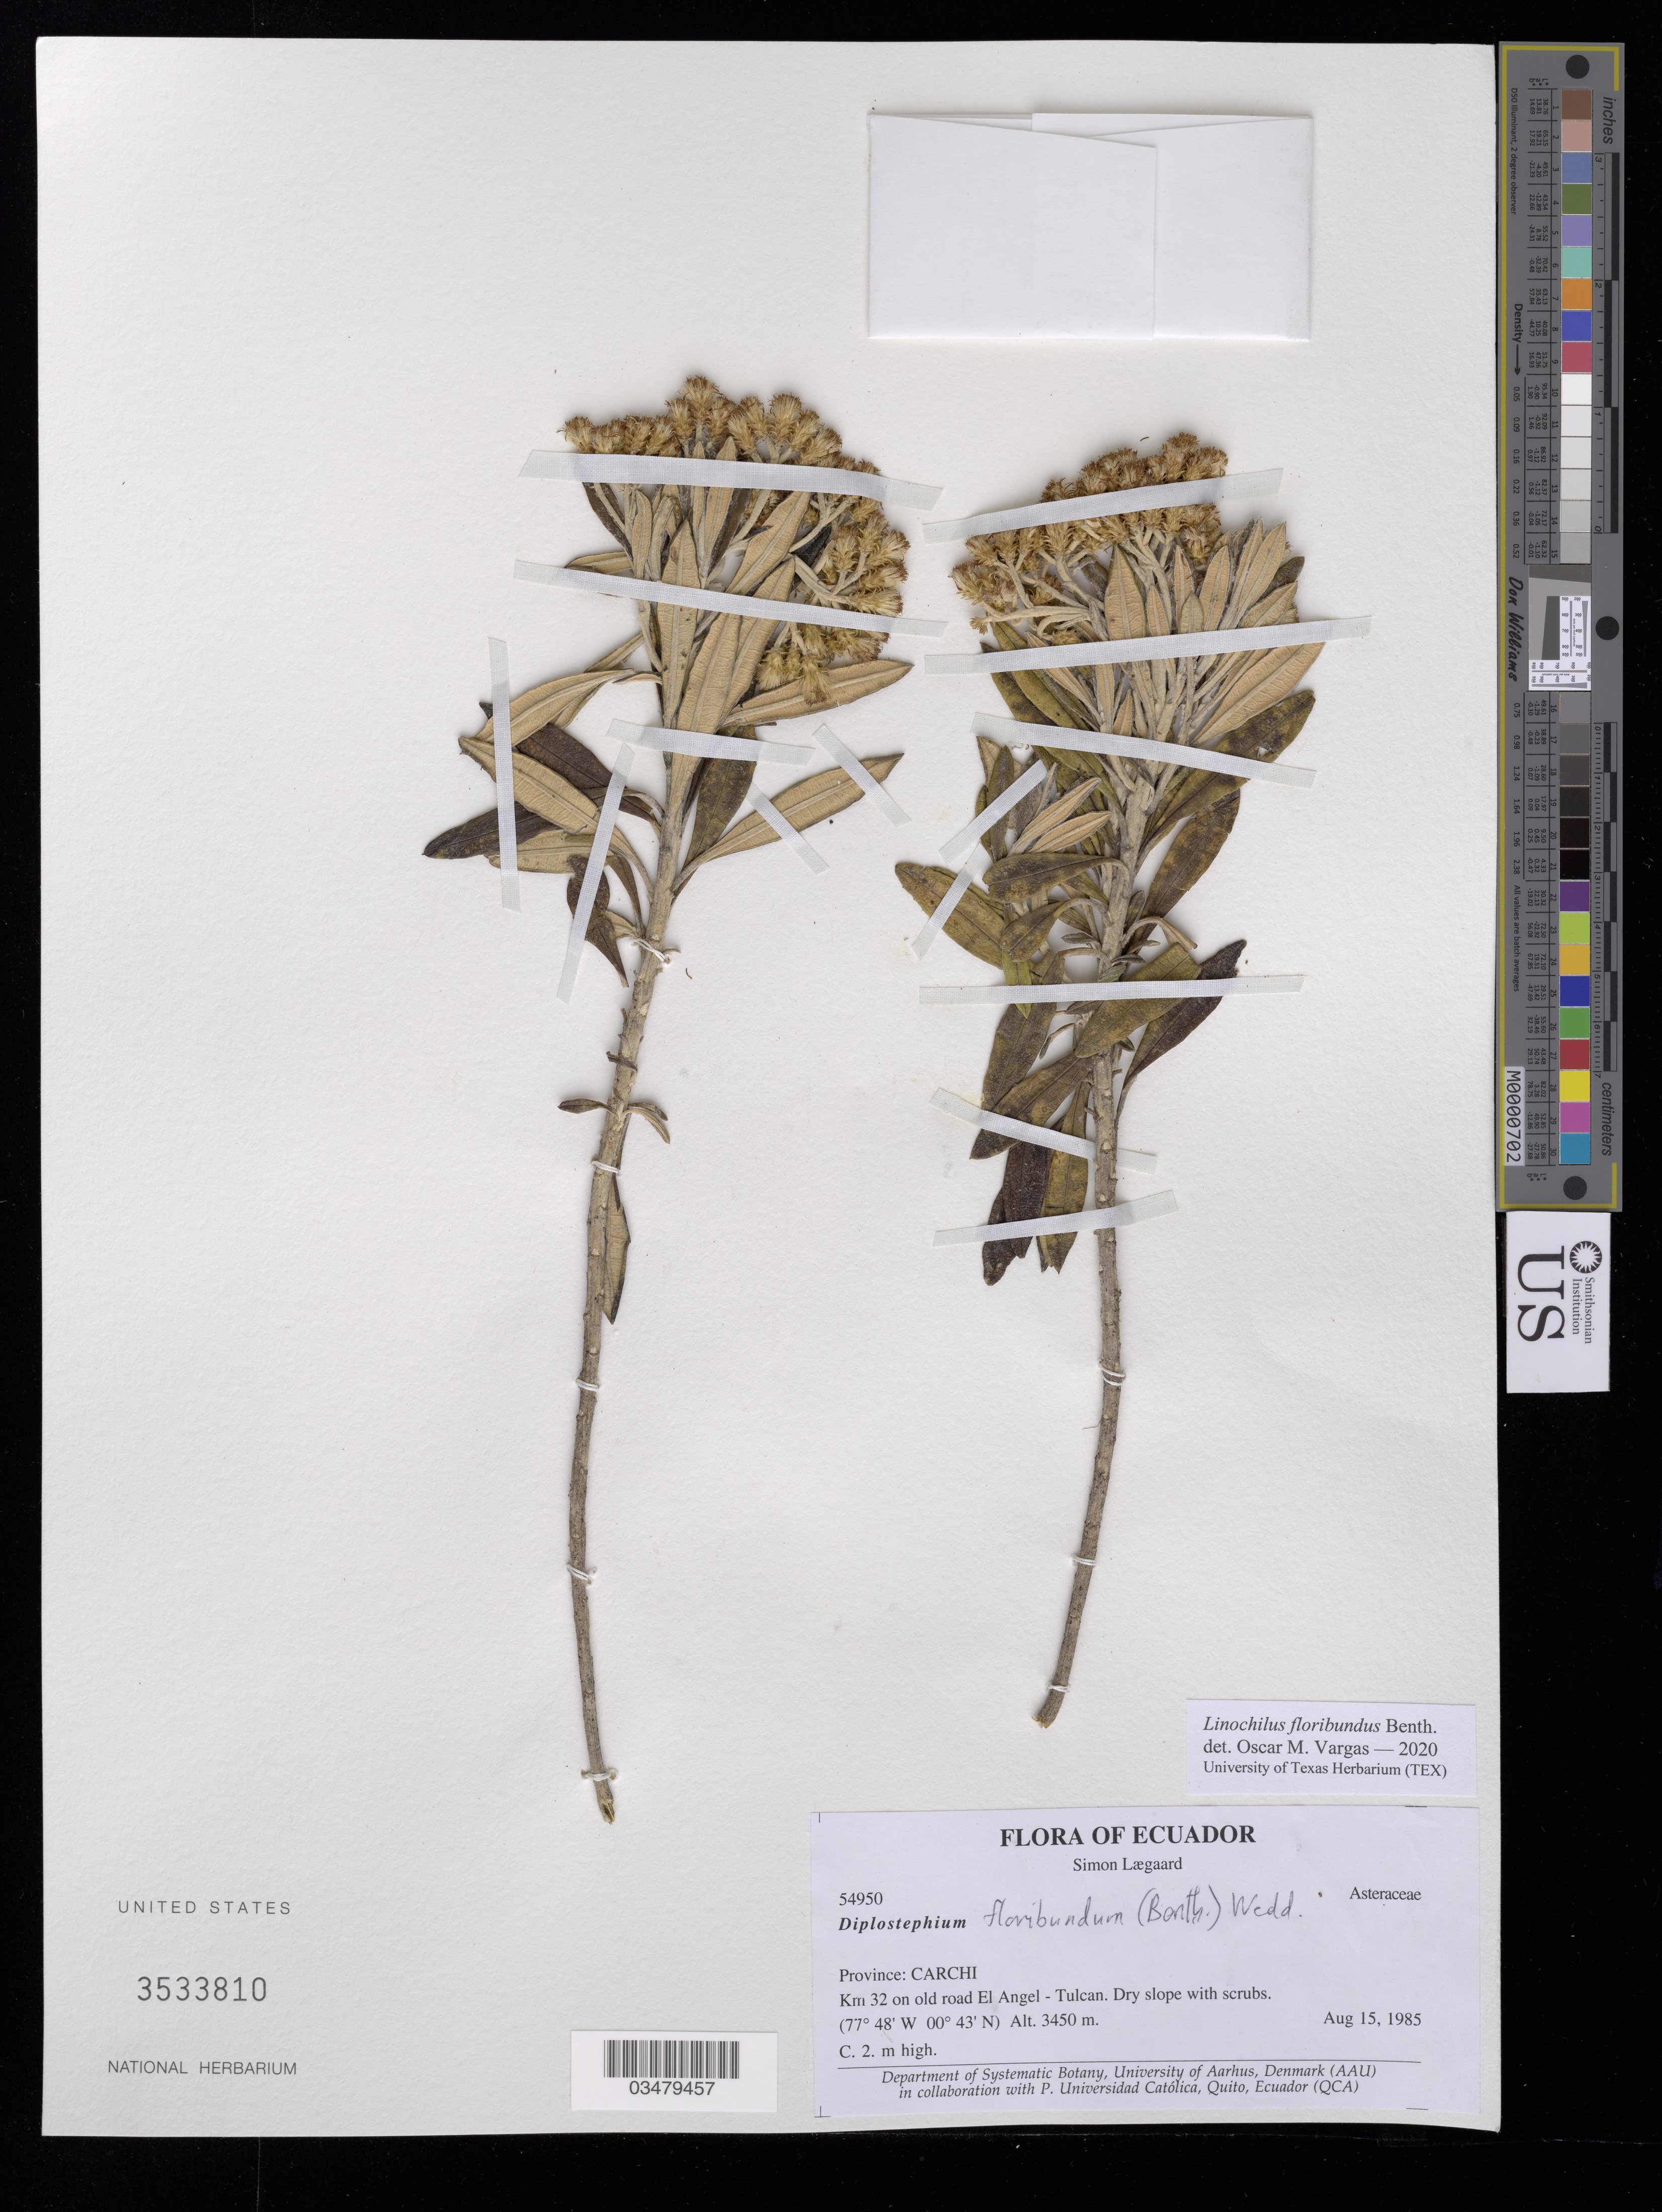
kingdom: Plantae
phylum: Tracheophyta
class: Magnoliopsida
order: Asterales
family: Asteraceae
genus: Linochilus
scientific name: Linochilus floribundus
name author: Benth.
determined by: Vargas, Oscar M.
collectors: S. Lægaard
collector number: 54950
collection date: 1985-08-15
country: Ecuador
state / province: Carchi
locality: Km 32 on old road El Angel - Tucan.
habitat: Dry slope with scrubs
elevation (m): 3450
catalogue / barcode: US 3533810